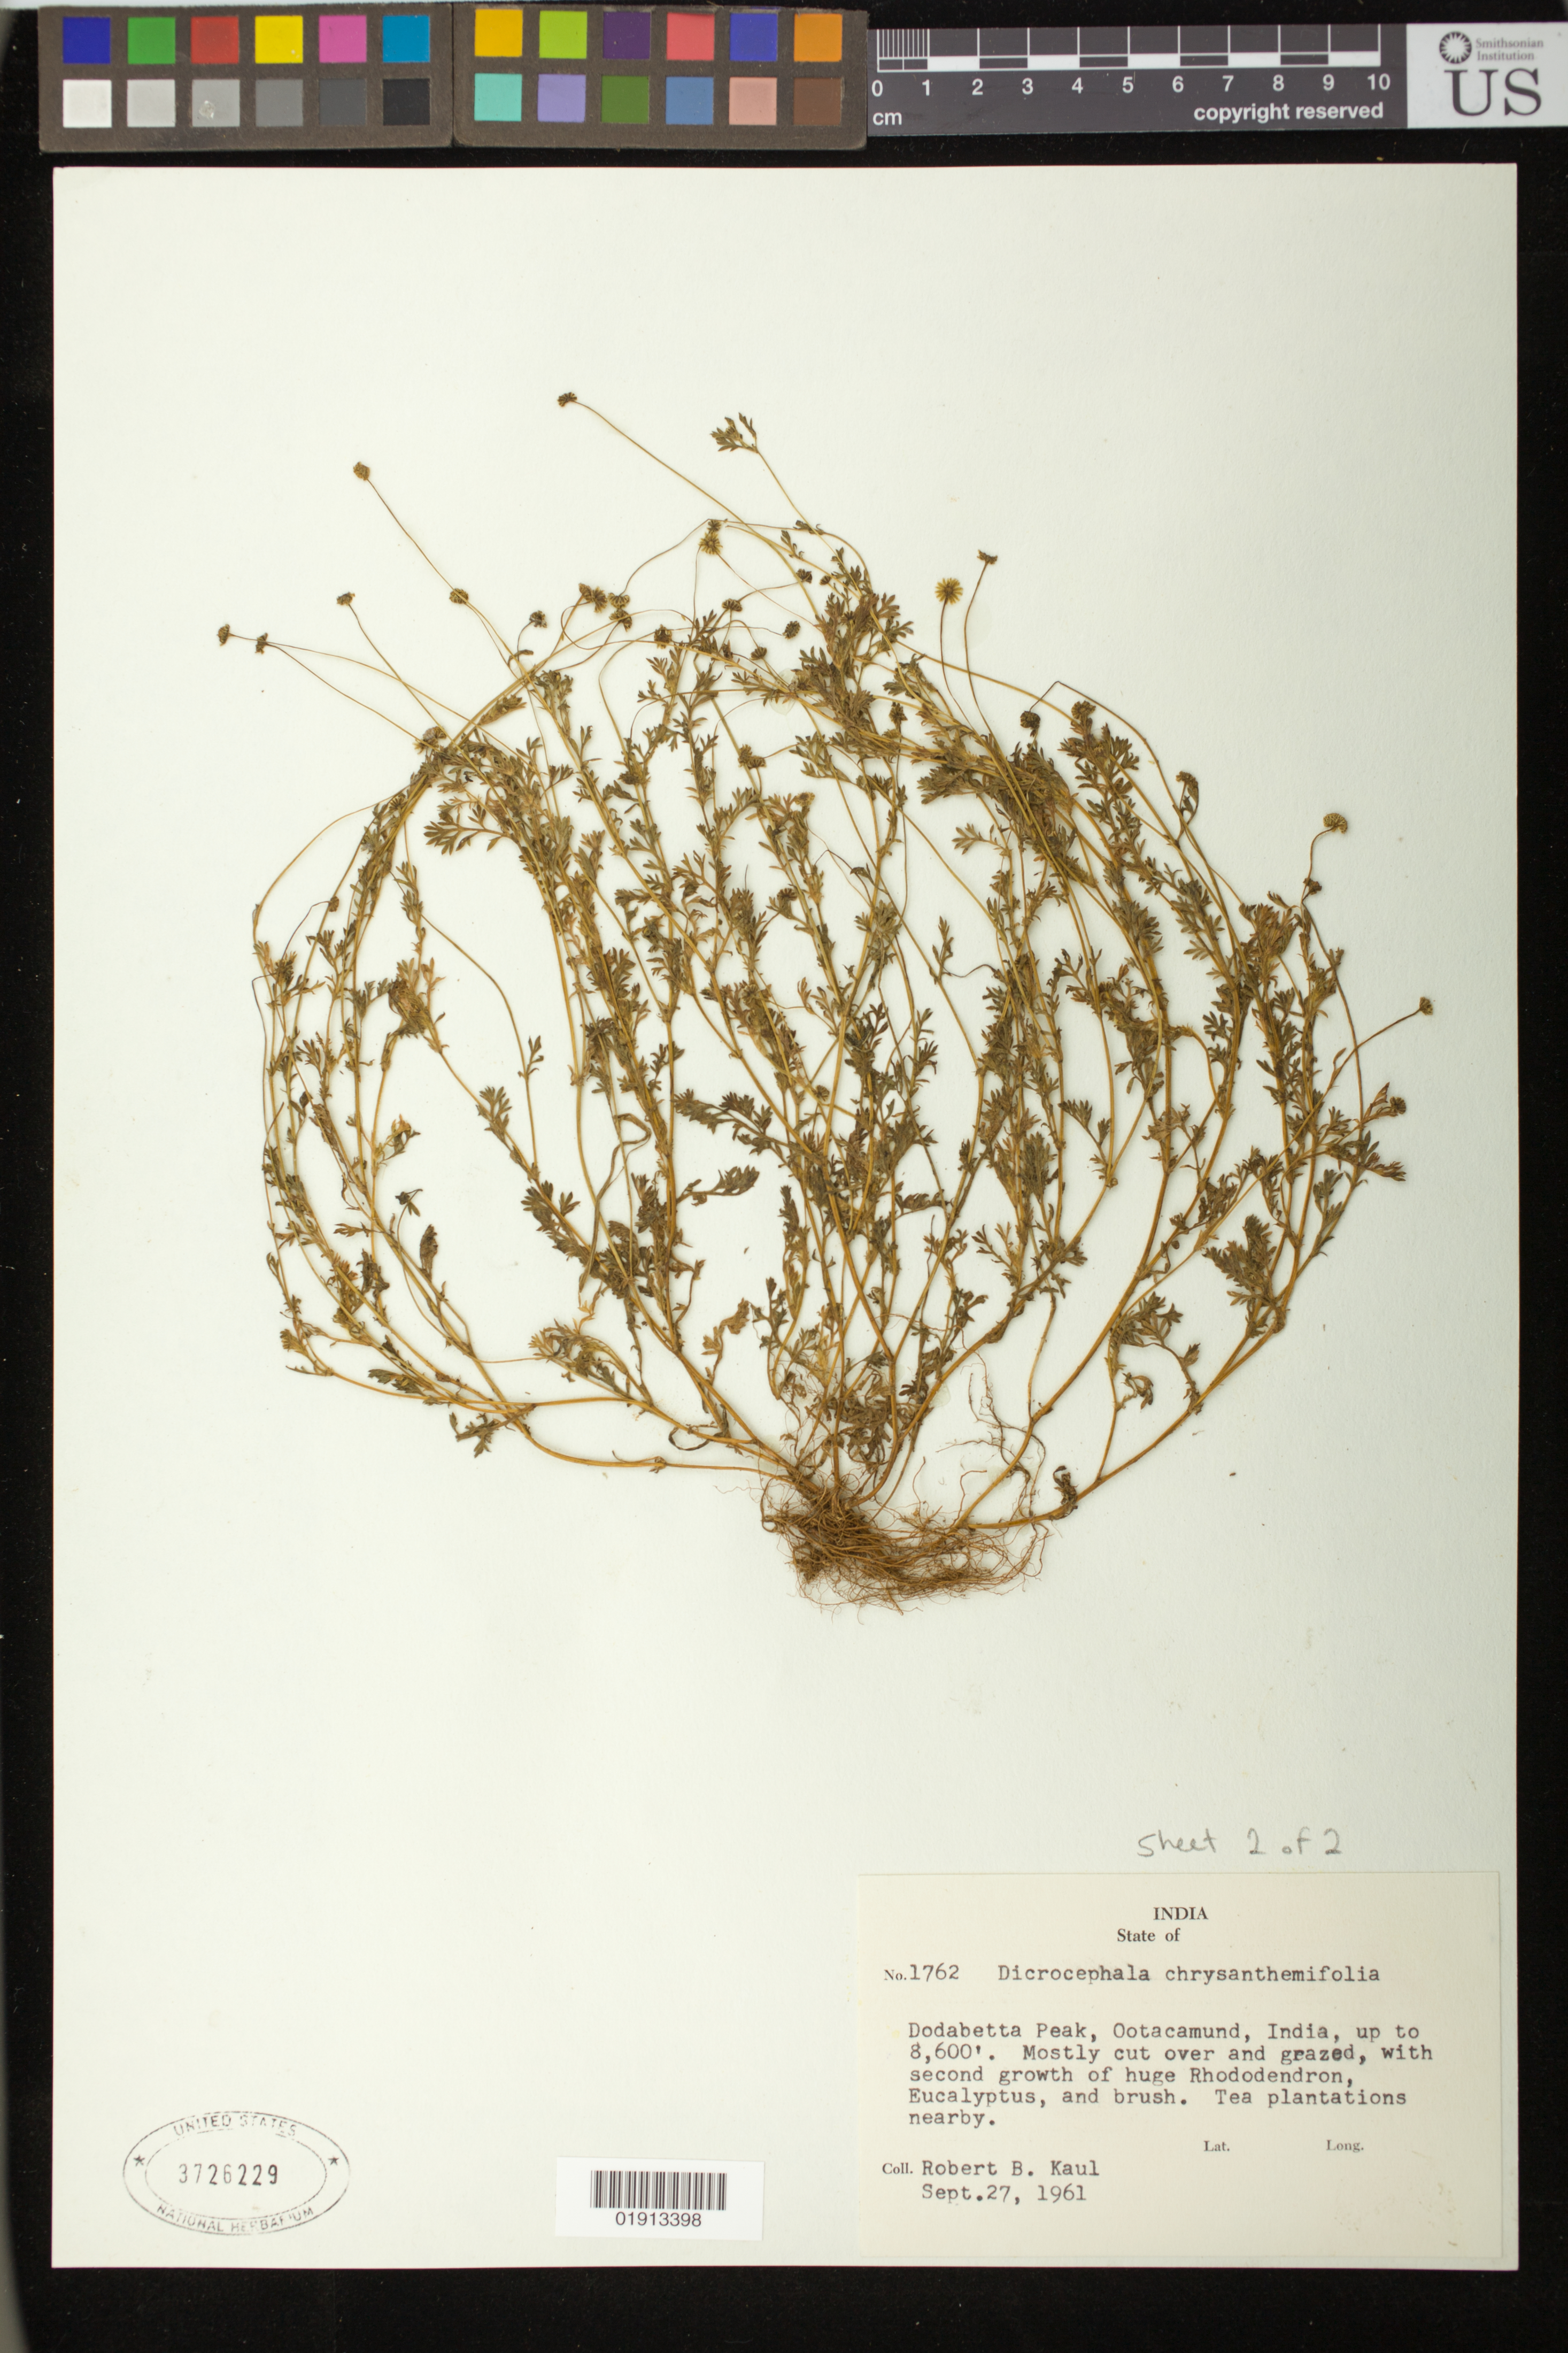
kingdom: Plantae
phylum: Tracheophyta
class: Magnoliopsida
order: Asterales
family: Asteraceae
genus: Dichrocephala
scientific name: Dichrocephala chrysanthemifolia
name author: (Blume) DC.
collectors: R. Kaul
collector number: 1762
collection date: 1961-09-27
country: India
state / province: Tamil Nadu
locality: Dodabetta Peak, Ootacamund.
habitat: Mostely cut over and grazed with second growth of huge Rhododendron, Eucalyptus, and brush. Tea plantations nearby.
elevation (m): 2621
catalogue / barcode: US 3726229